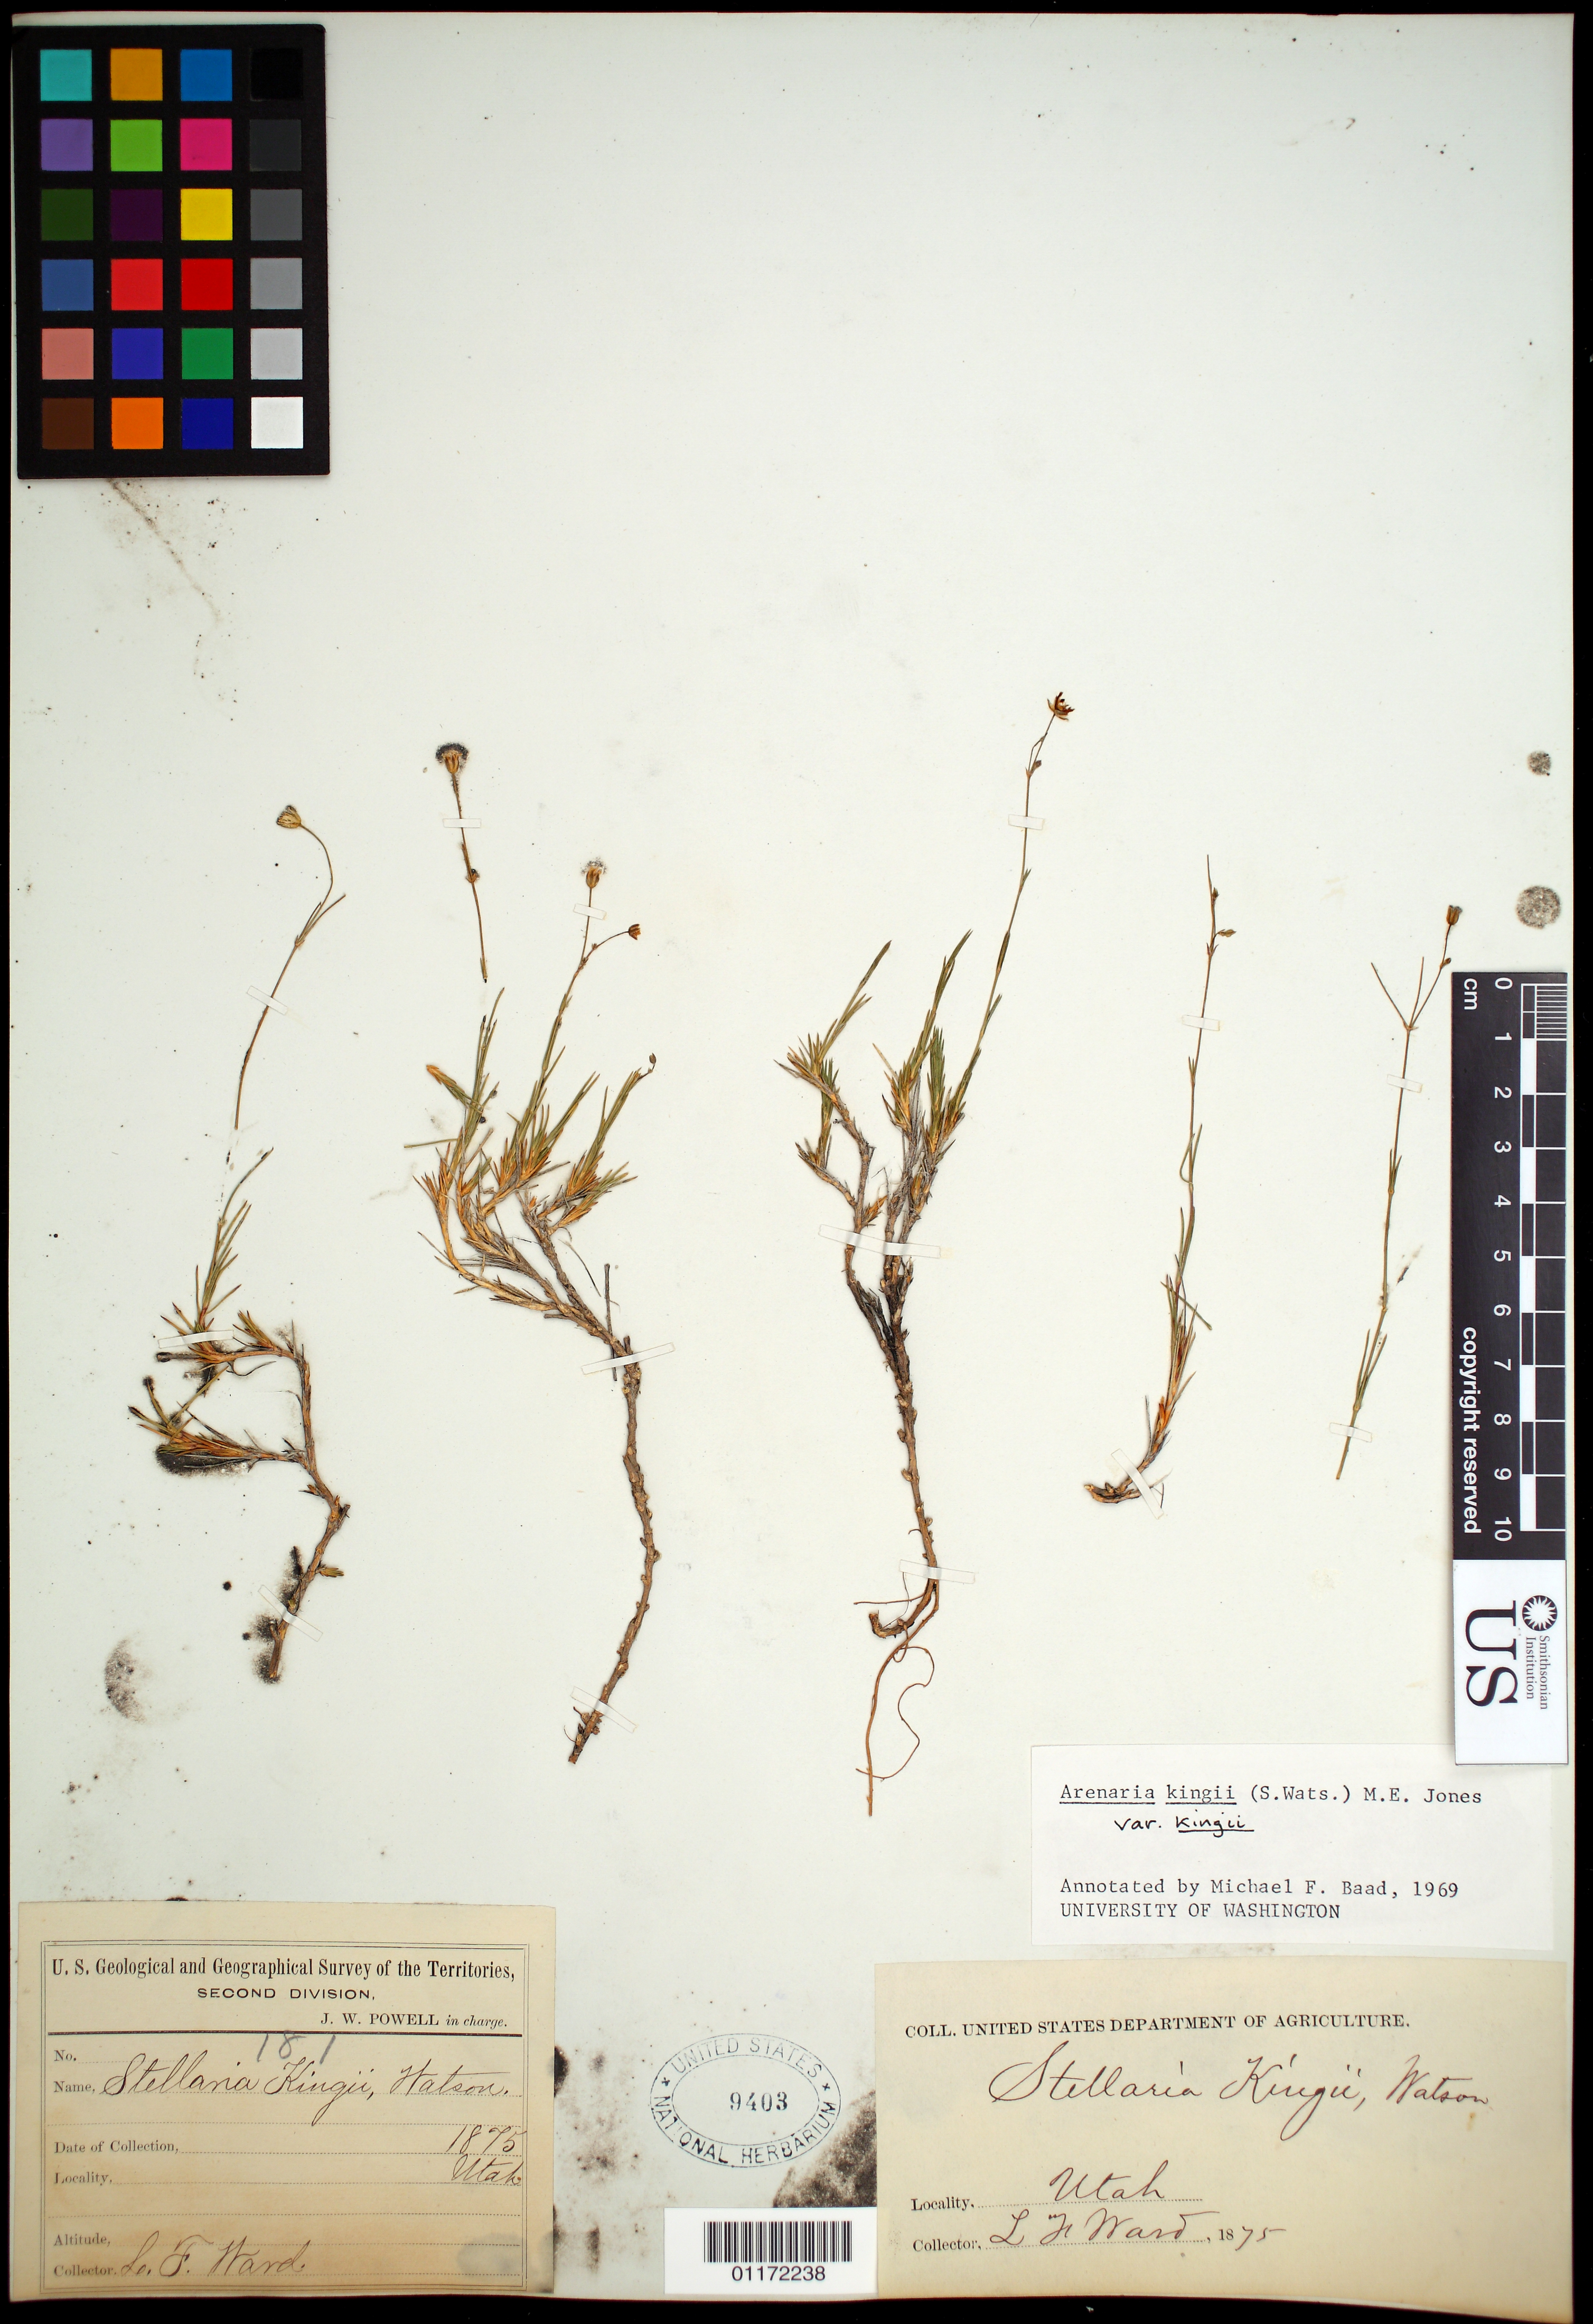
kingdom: Plantae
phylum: Tracheophyta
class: Magnoliopsida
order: Caryophyllales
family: Caryophyllaceae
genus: Eremogone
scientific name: Eremogone kingii var. kingii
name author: (S. Watson) Ikonn.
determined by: U.S. National Herbarium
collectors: L. F. Ward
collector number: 181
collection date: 1875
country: United States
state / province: Utah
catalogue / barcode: US 9403